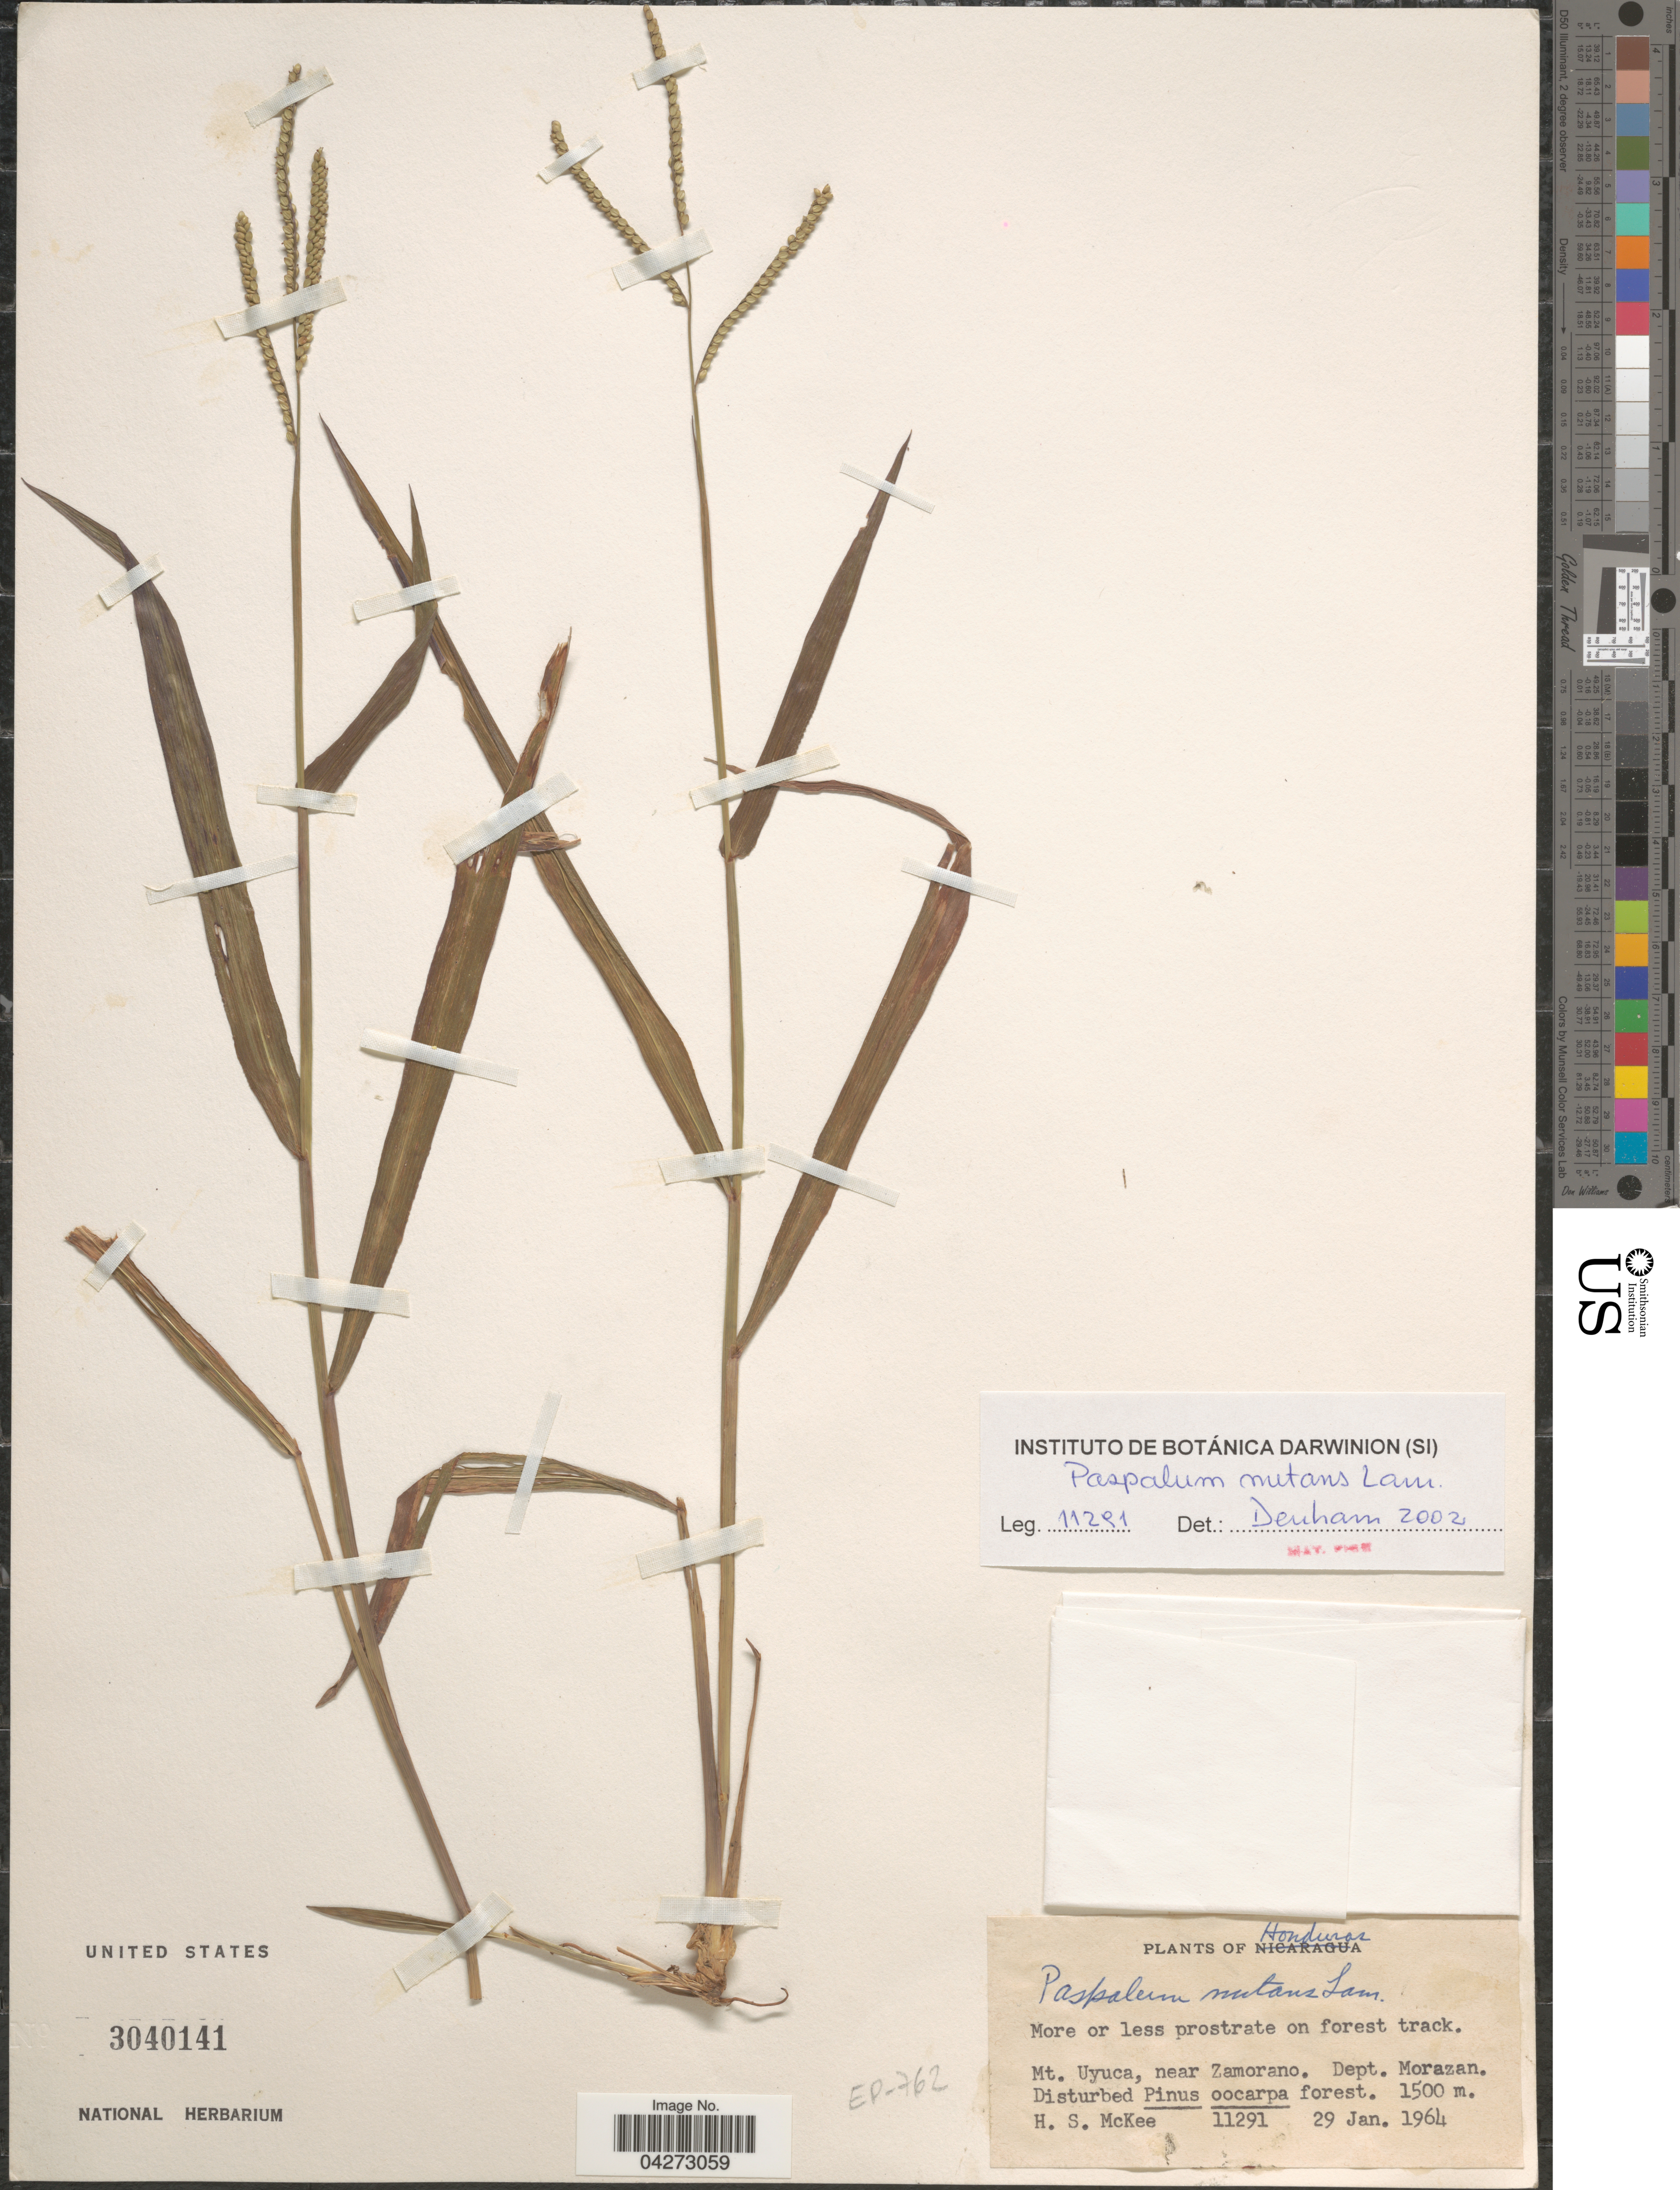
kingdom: Plantae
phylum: Tracheophyta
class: Liliopsida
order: Poales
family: Poaceae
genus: Paspalum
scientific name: Paspalum nutans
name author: Lam.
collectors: H. S. McKee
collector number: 11291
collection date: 1964-01-29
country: Honduras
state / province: Fco. Morazán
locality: Mt. Uyuca, near Zamorano. Dept. Morazan.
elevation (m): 1500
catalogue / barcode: US 3040141